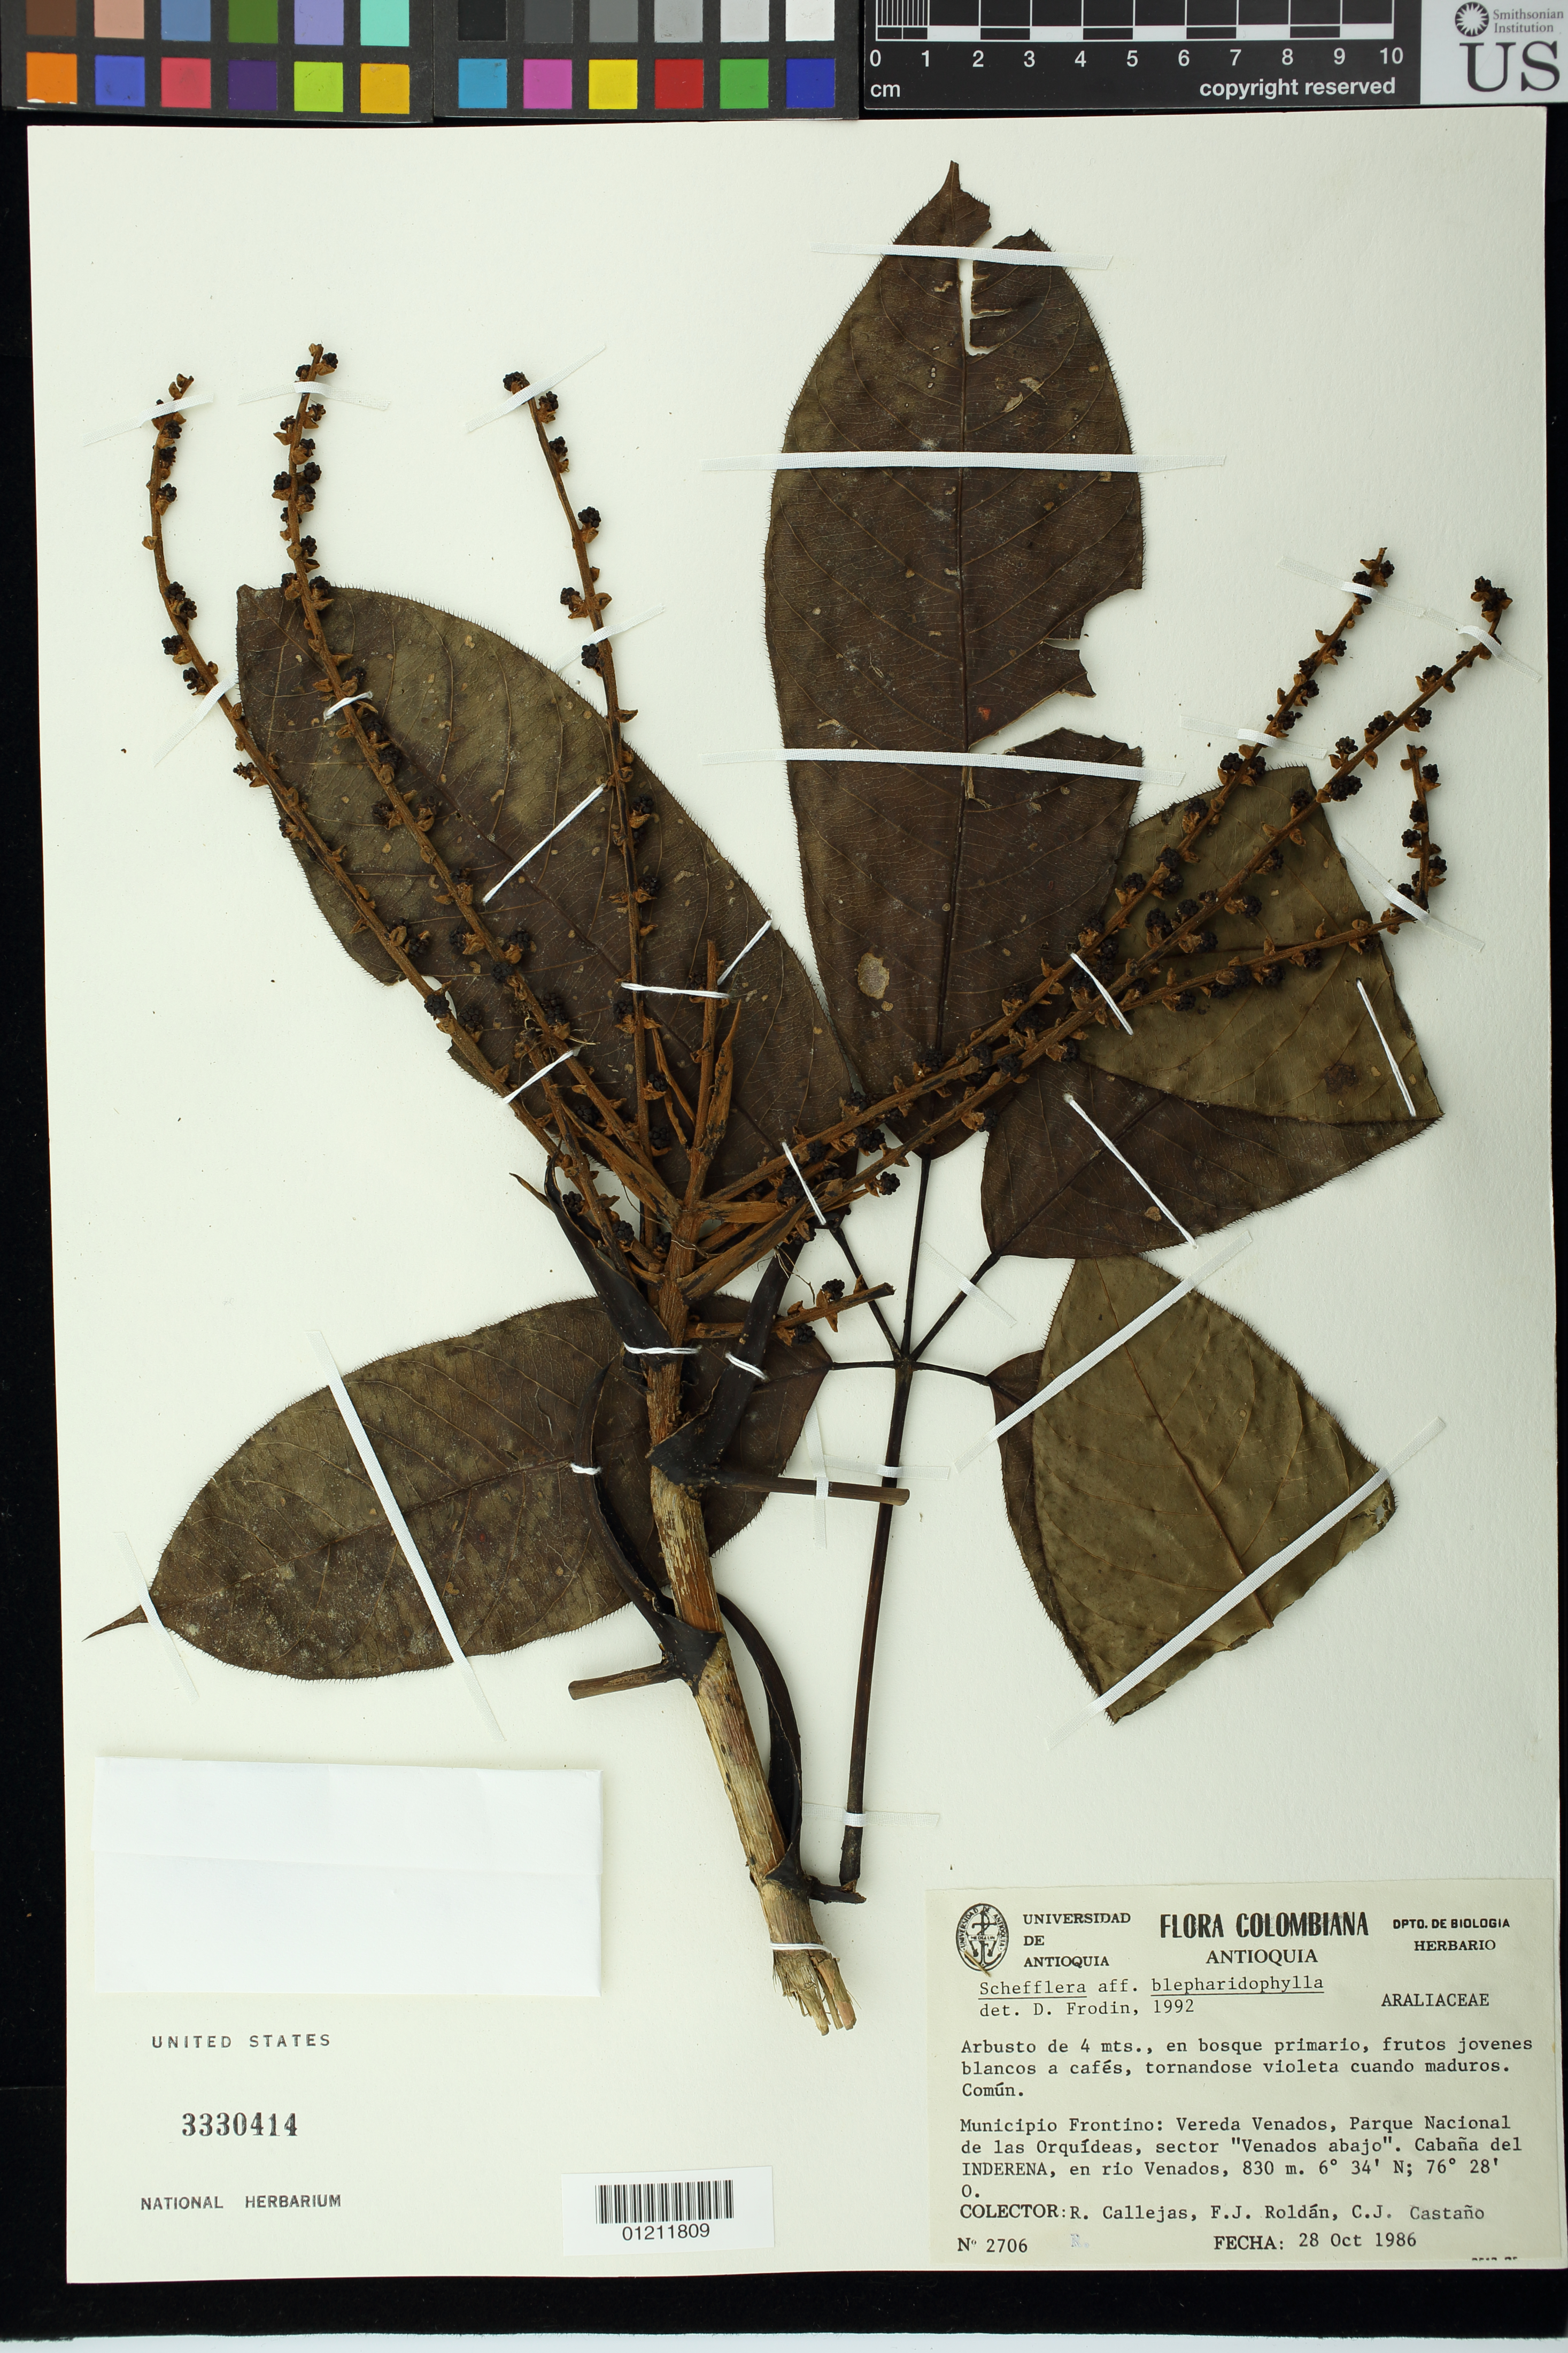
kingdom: Plantae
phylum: Tracheophyta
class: Magnoliopsida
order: Apiales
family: Araliaceae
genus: Schefflera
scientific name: Schefflera blepharidophylla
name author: Harms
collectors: R. Callejas, F. J. Roldán & C. Castaño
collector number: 2706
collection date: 1986-10-28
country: Colombia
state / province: Antioquia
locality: Municipio Frontino: Vereda Venados, Parque Nacional de las Orquídeas, sector "Venados abajo". Caba±a del Inderena, en rio Venados.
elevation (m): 830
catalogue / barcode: US 3330414